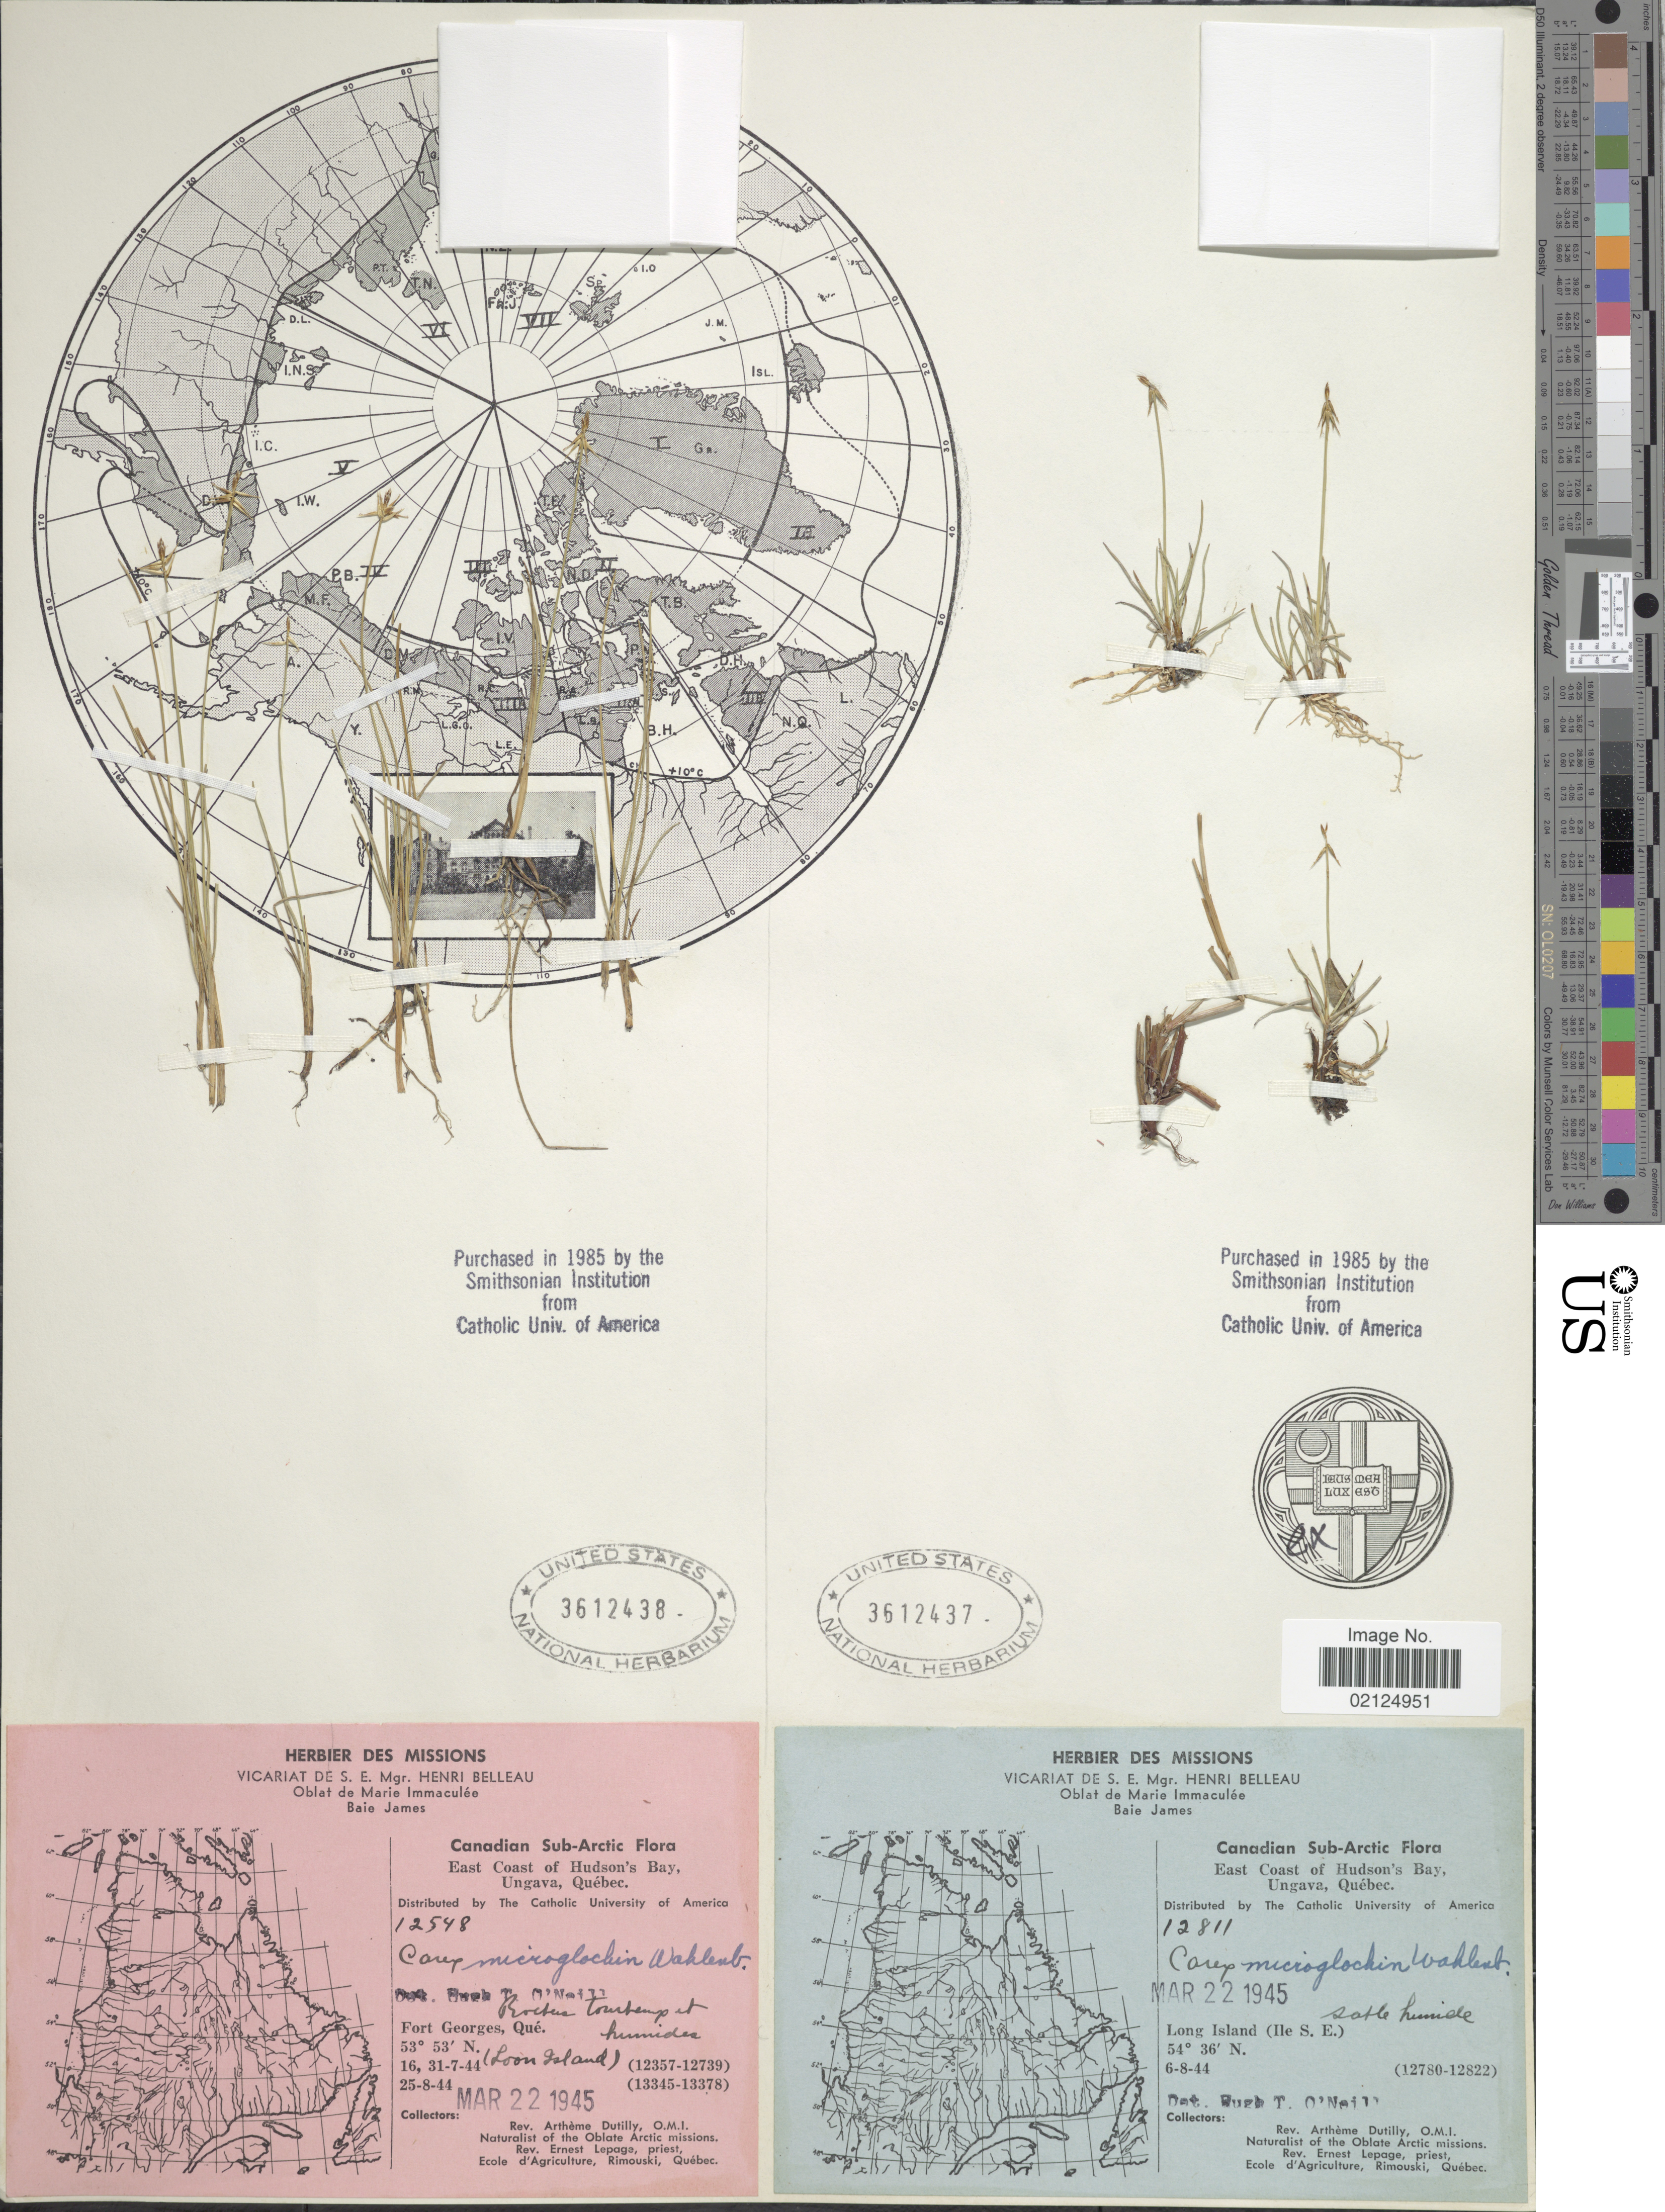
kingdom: Plantae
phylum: Tracheophyta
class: Liliopsida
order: Poales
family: Cyperaceae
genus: Carex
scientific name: Carex microglochin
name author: Wahlenb.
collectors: A. Dutilly & E. Lepage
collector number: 12548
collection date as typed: Transcribed d/m/y: 16/7/44 to 25/8/44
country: Canada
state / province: Quebec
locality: Canadian Sub-Arctic, East Coast of Hudson's Bay, Ungava, Quebec, Fort Georges, Loon Island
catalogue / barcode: US 3612438-2